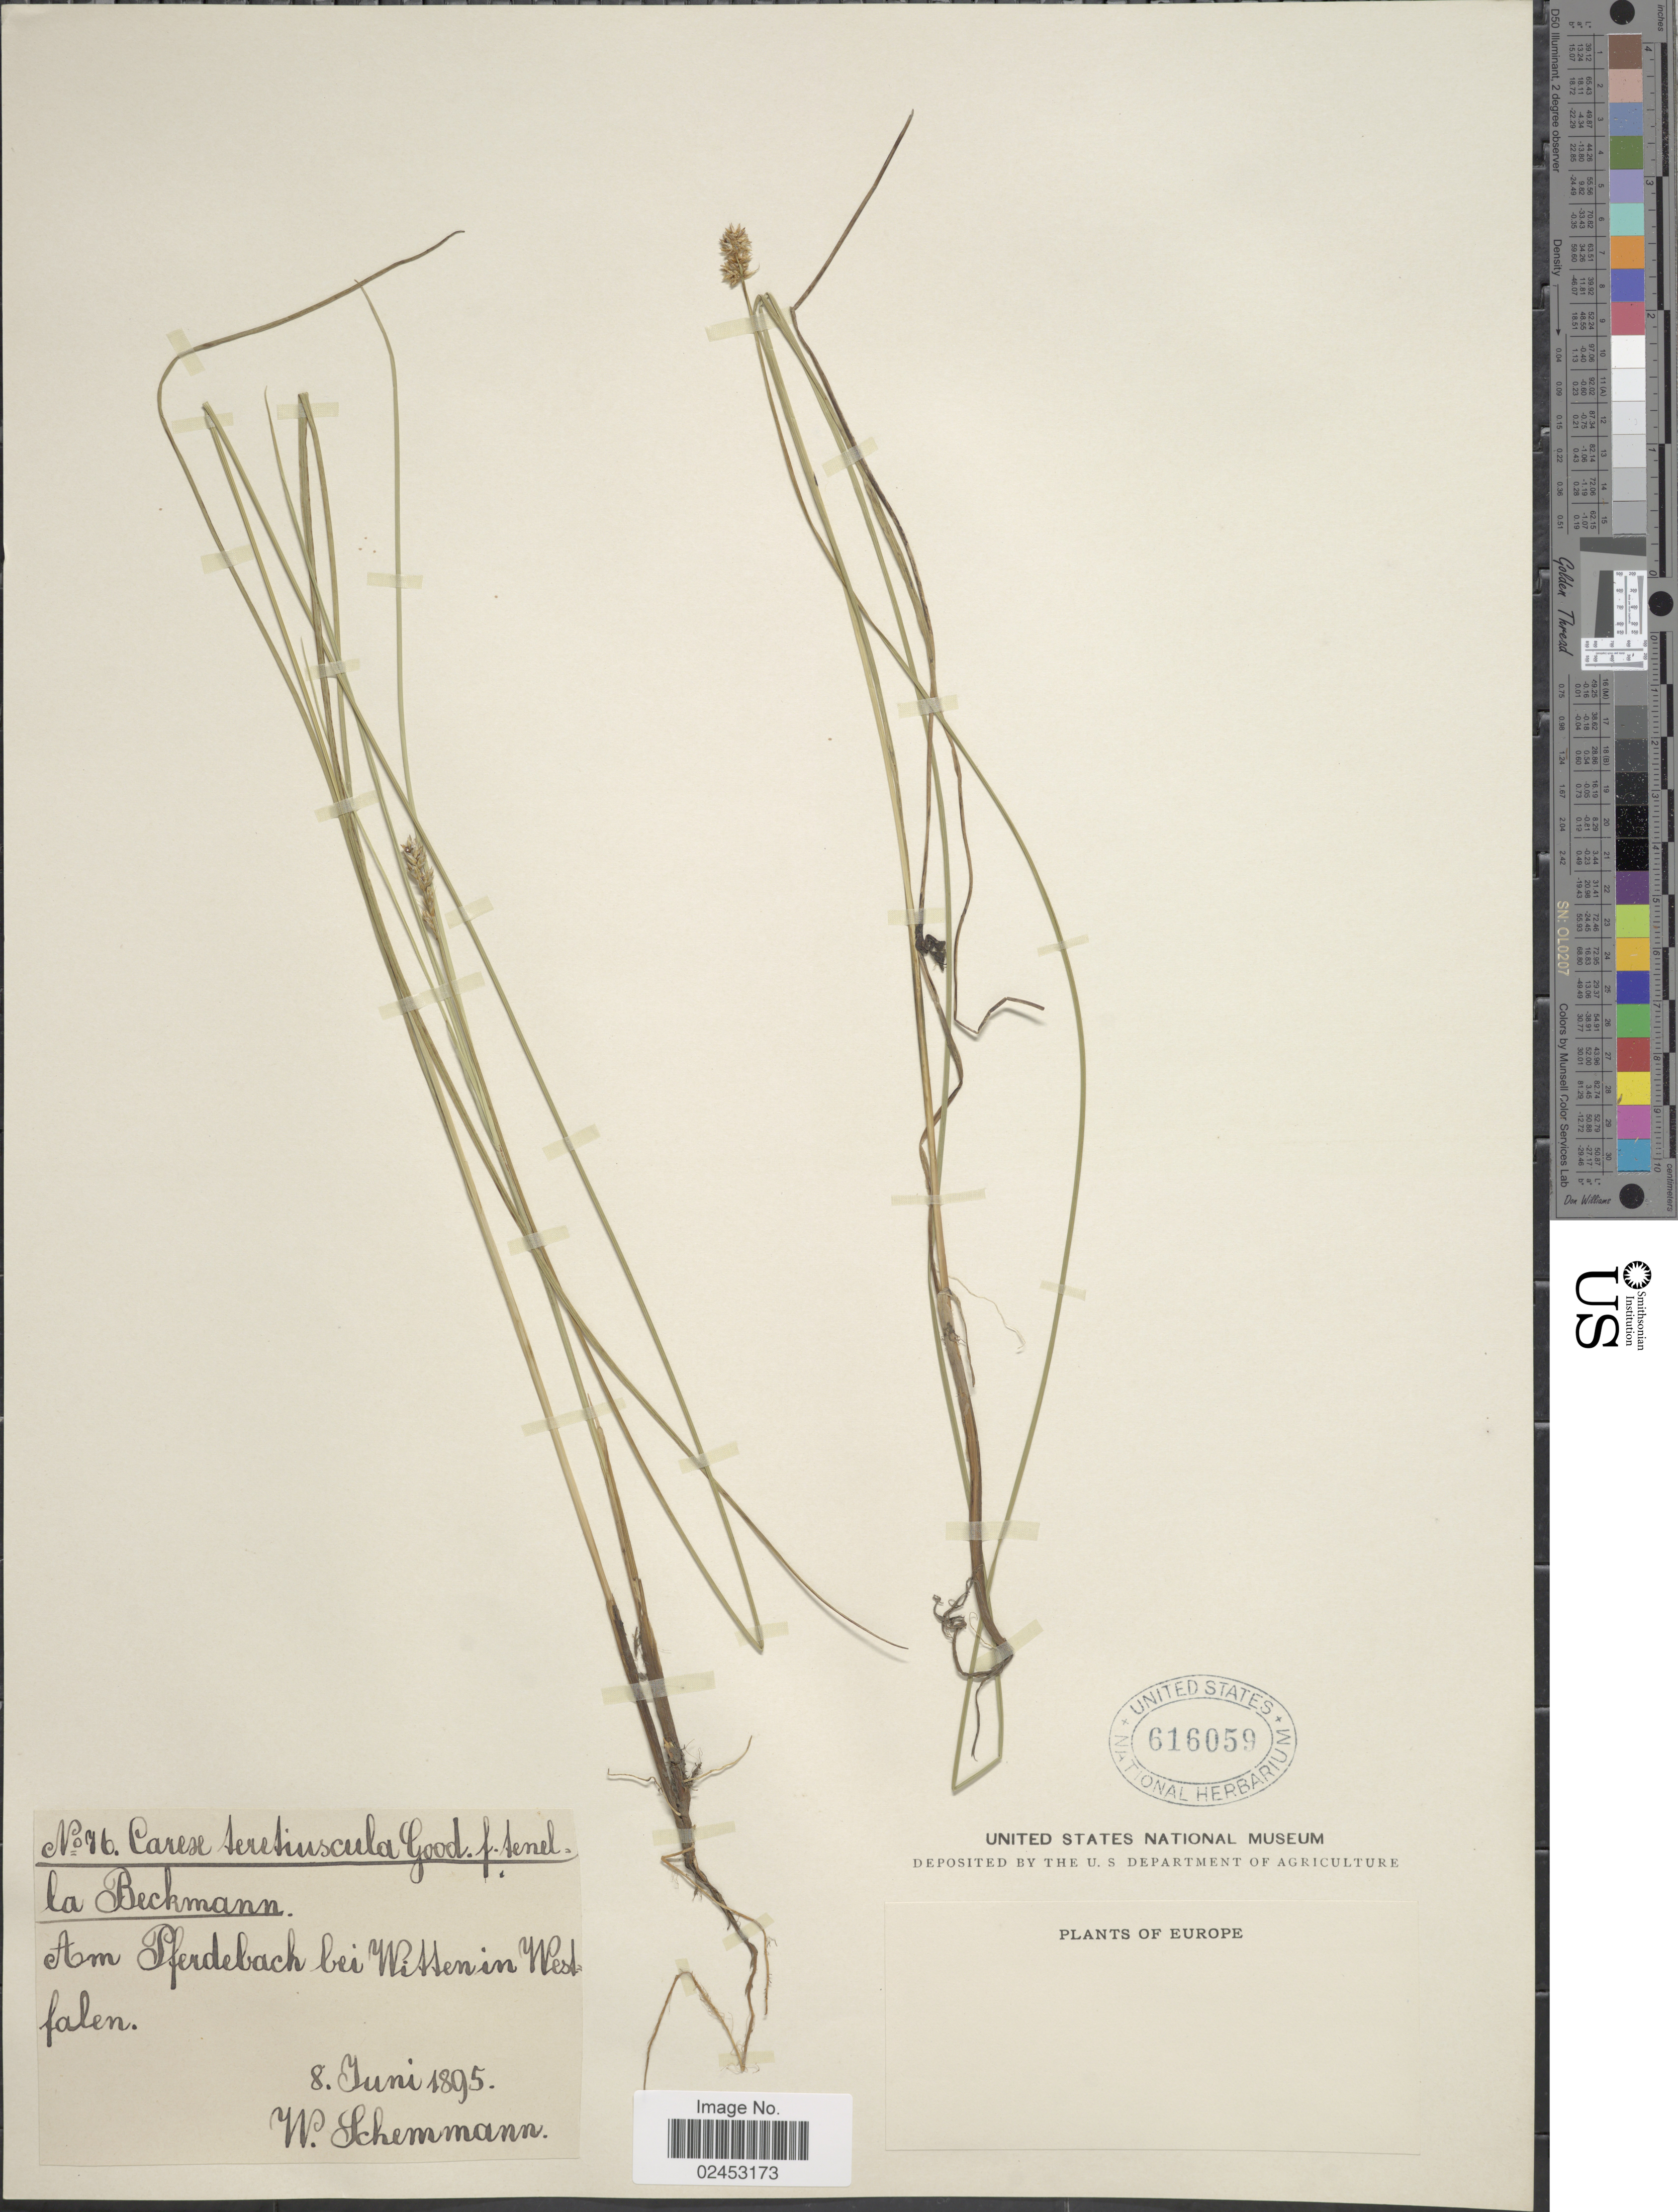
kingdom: Plantae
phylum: Tracheophyta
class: Liliopsida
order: Poales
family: Cyperaceae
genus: Carex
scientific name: Carex diandra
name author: Schrank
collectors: W. Schemmann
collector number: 76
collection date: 1895-06-08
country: Germany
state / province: Nordrhein-Westfalen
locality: Am Pferdebach bei Witten in Westfalen.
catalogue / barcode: US 616059